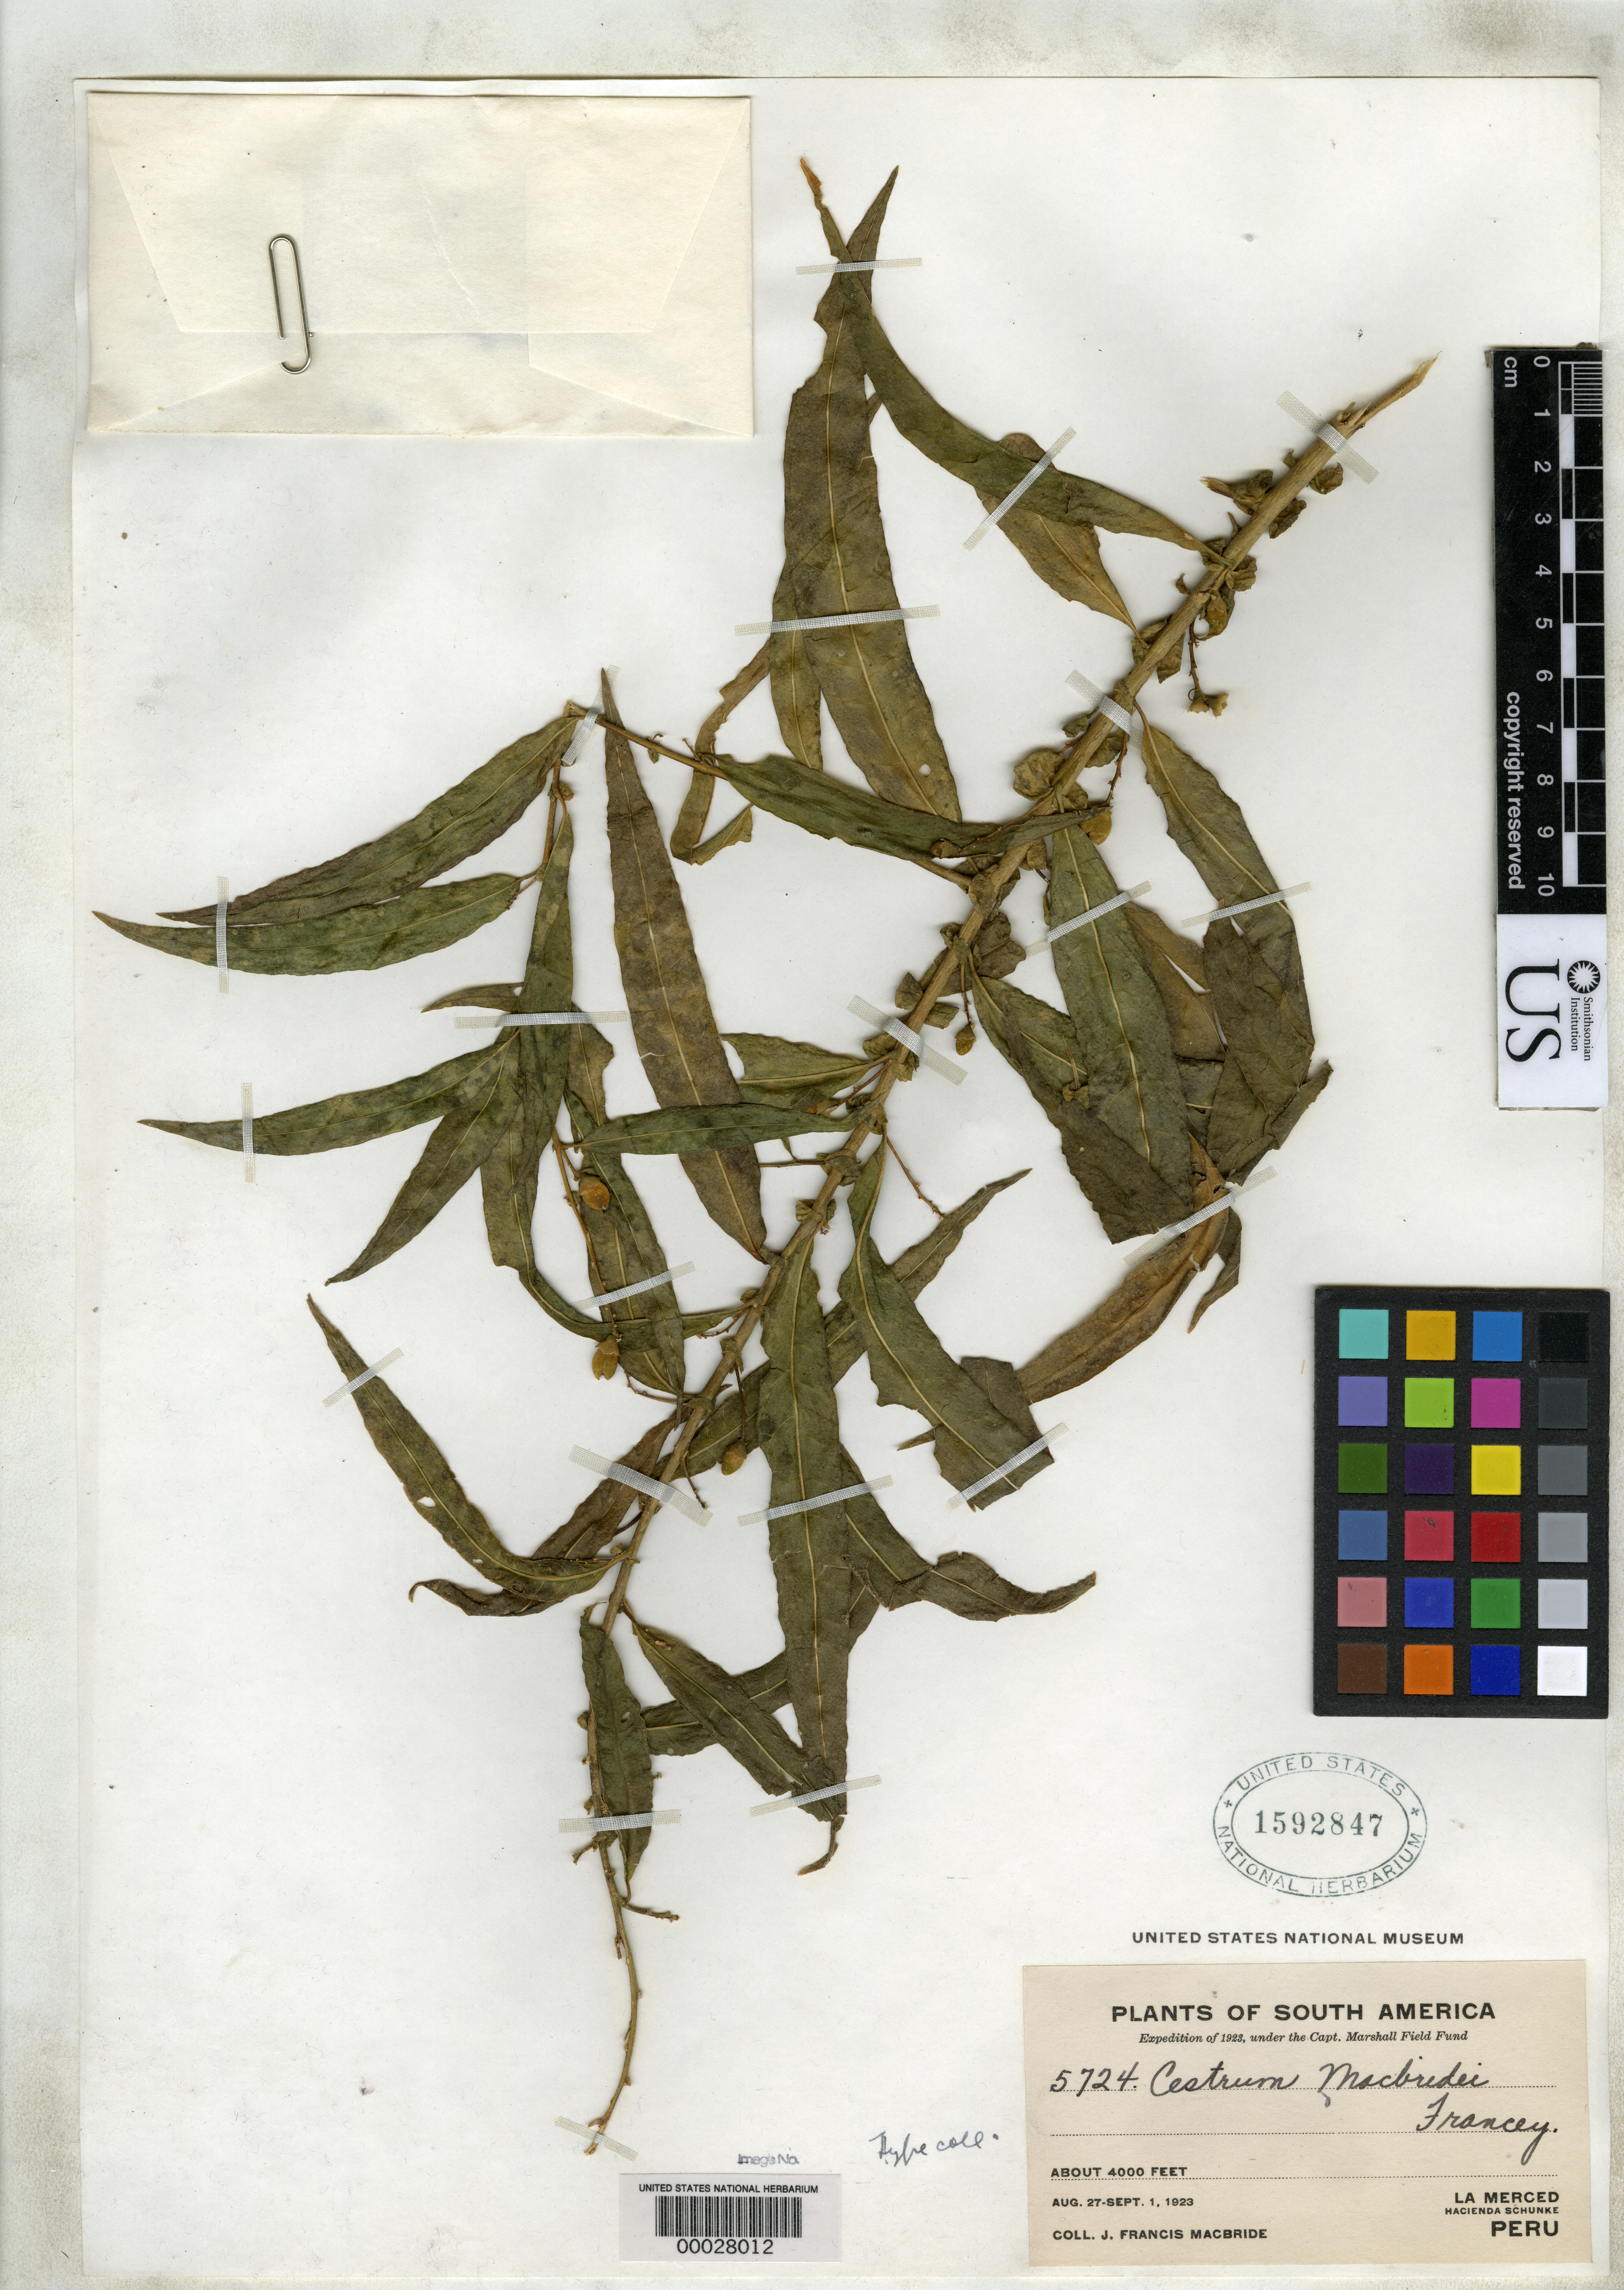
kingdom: Plantae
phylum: Tracheophyta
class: Magnoliopsida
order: Solanales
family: Solanaceae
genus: Cestrum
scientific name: Cestrum macbridei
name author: Francey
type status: Isotype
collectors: J. F. Macbride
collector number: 5724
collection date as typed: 27 Aug 1923 to 01 Sep 1923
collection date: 1923-08-27/1923-09-01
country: Peru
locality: La Merced, Hacienda Schunke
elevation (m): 122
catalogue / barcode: US 1592847